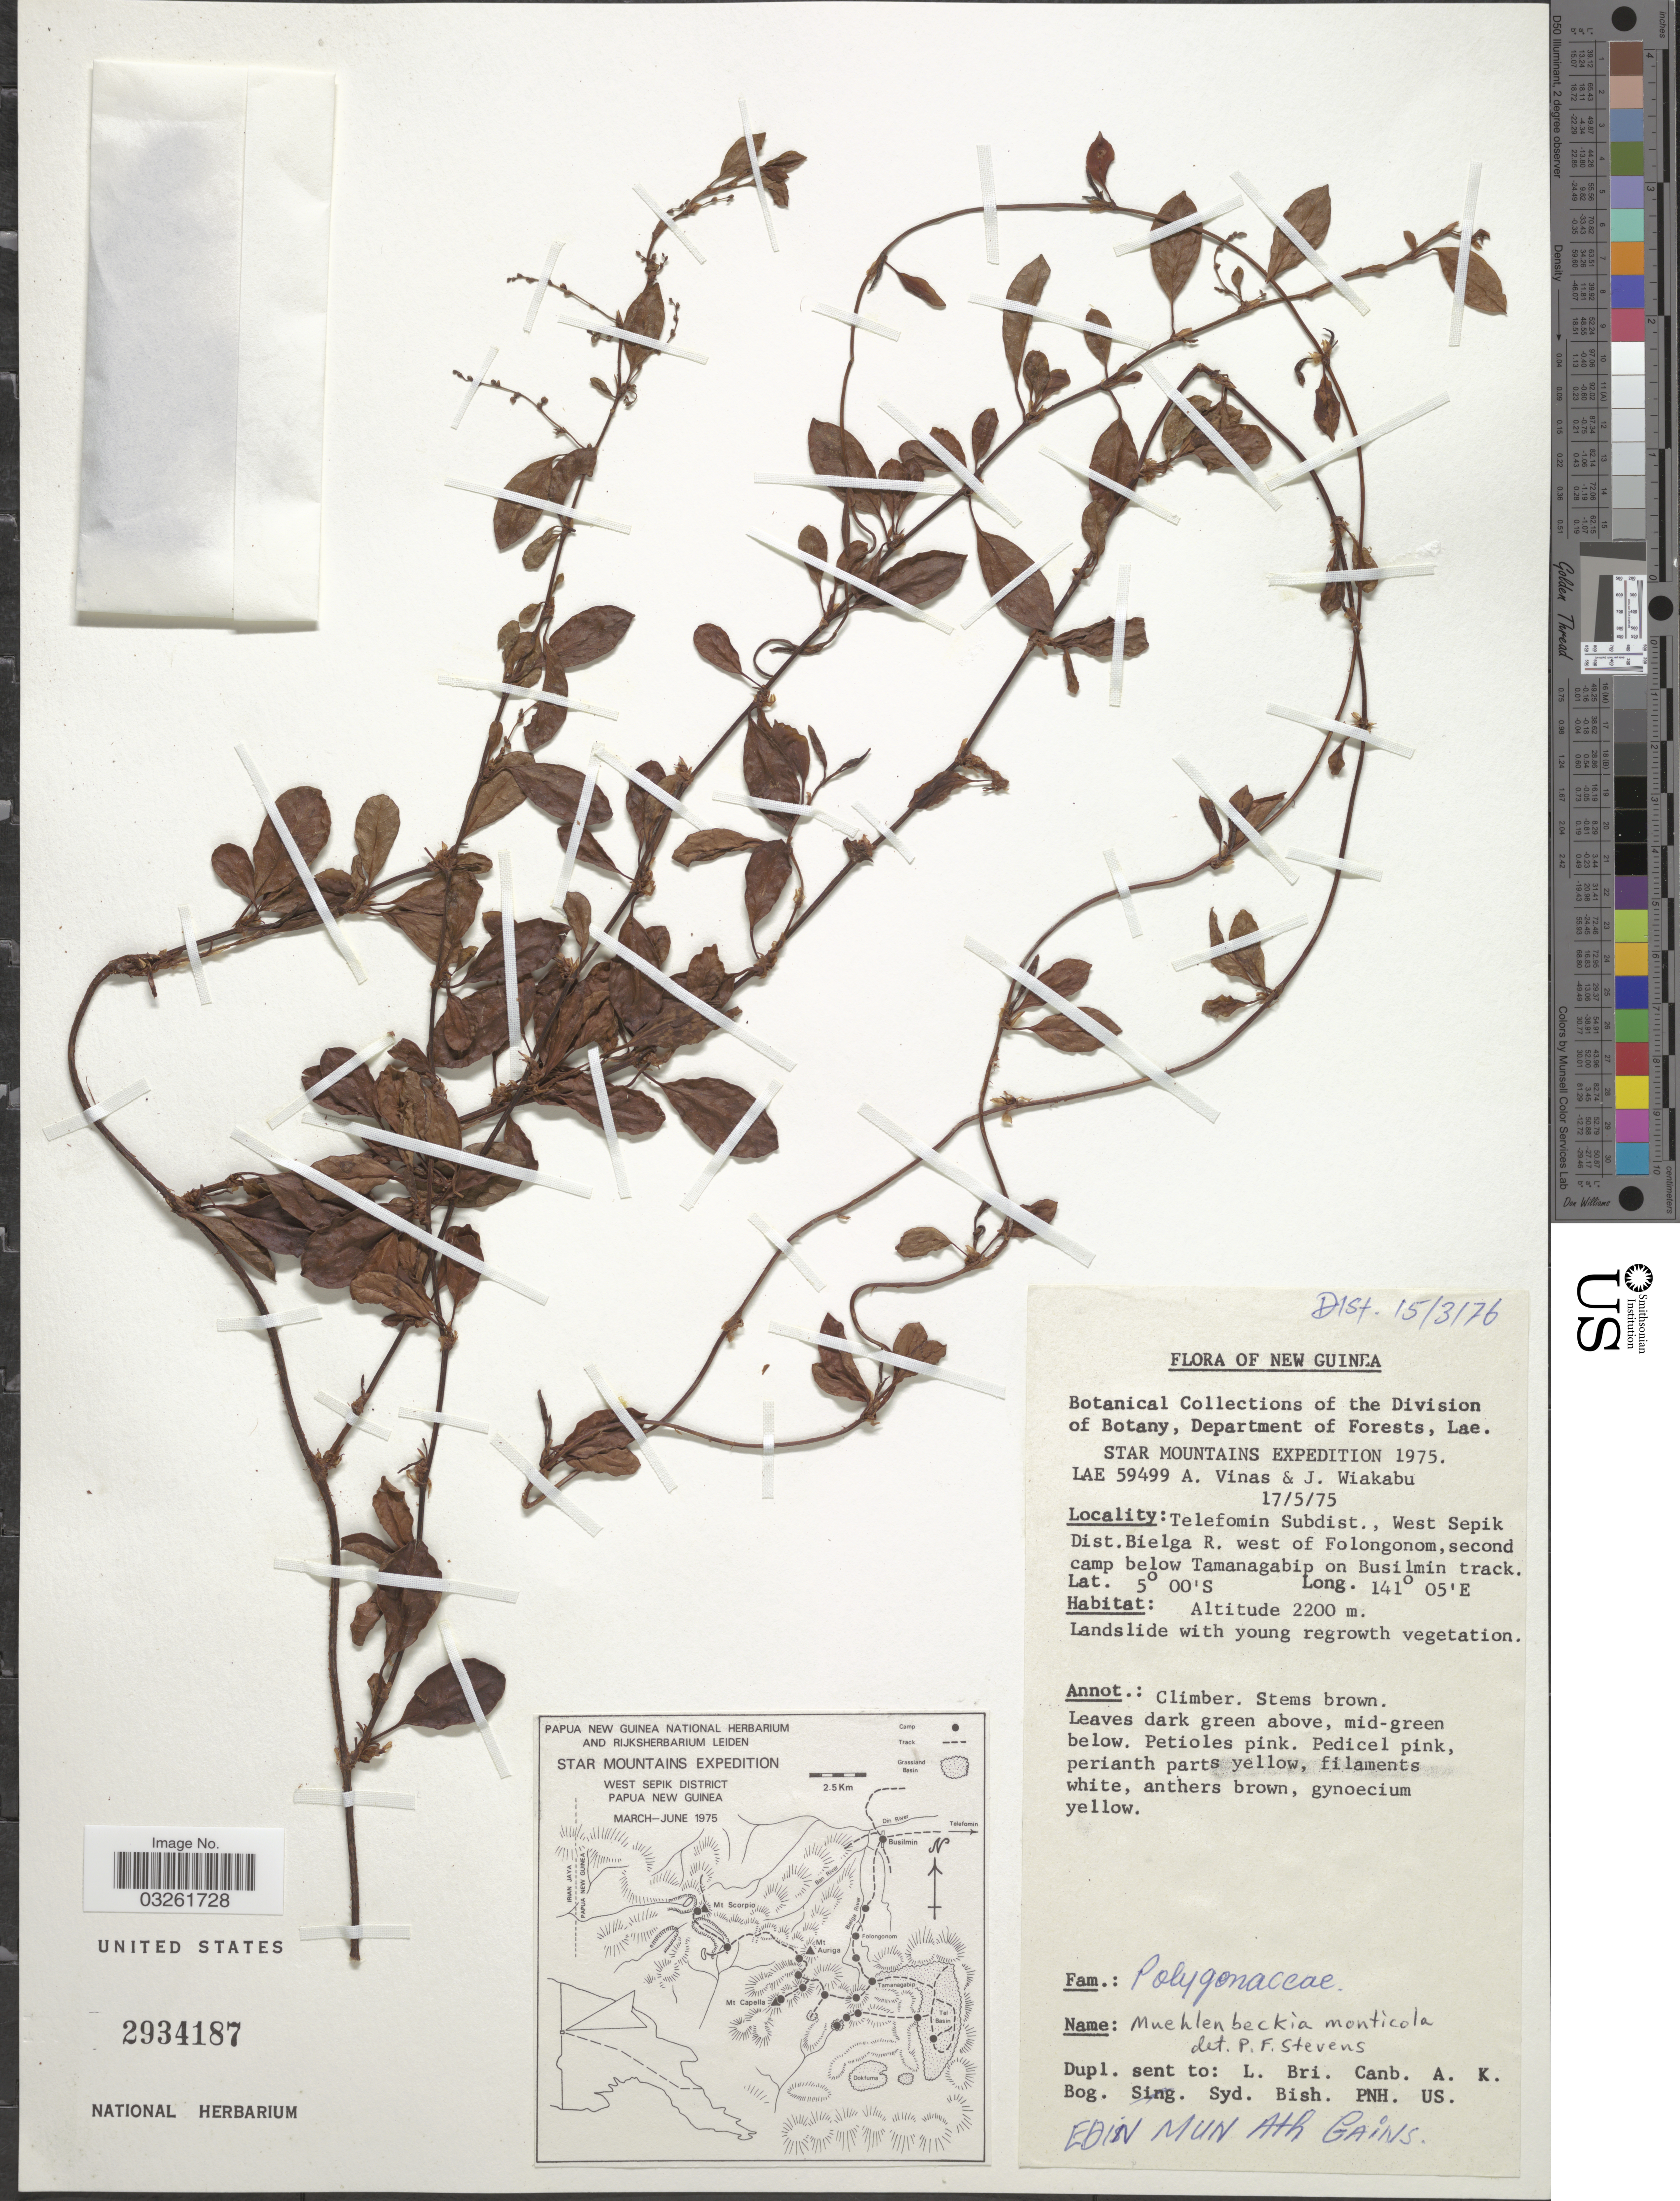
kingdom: Plantae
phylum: Tracheophyta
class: Magnoliopsida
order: Caryophyllales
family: Polygonaceae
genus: Muehlenbeckia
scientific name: Muehlenbeckia monticola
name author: Pulle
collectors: A. Vinas & J. Wiakabu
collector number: LAE 59499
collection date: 1975-05-17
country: Papua New Guinea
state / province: Sandaun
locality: Telefomin Subdist., West Sepik Dist. Bielga R. west of Folongonom, secon camp below Tamanagabip on Busilmin track.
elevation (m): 2200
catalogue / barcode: US 2934187